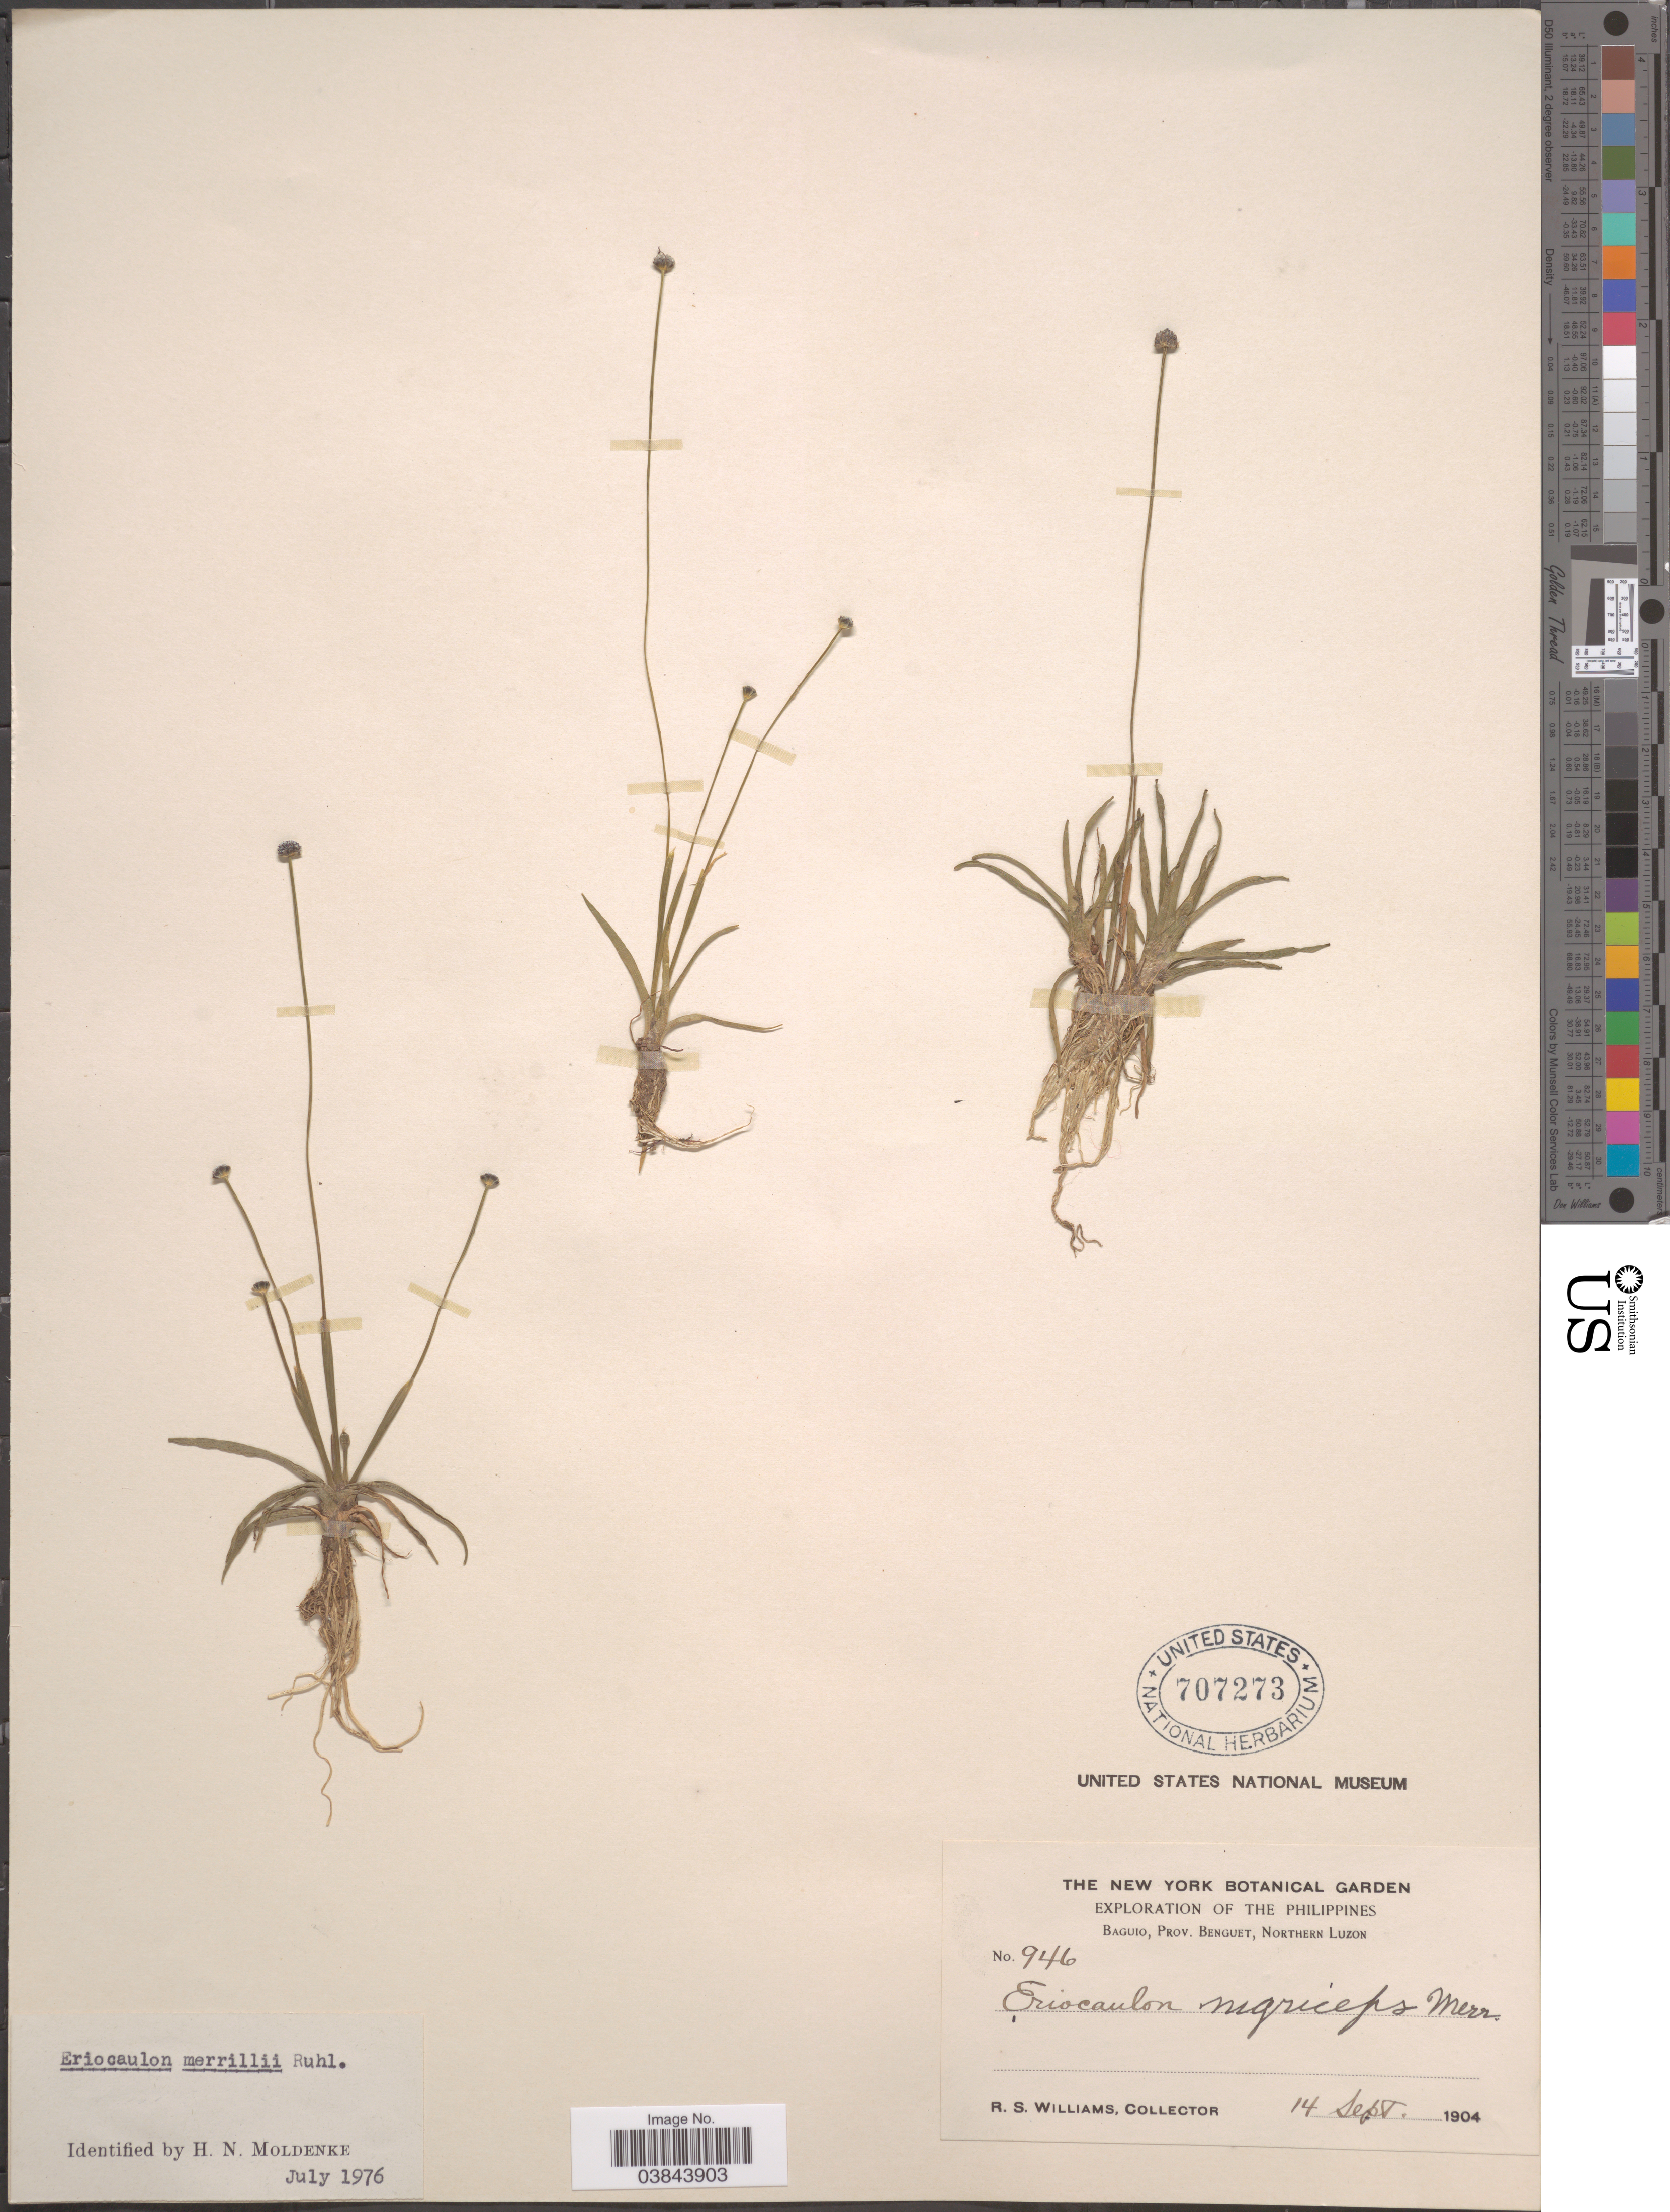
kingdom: Plantae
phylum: Tracheophyta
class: Liliopsida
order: Poales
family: Eriocaulaceae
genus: Eriocaulon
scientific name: Eriocaulon merrillii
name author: Ruhland in Perkins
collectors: R. S. Williams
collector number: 946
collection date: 1904-09-14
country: Philippines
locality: Baguio, Prov. Benguet, Northern Luzon.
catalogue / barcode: US 707273